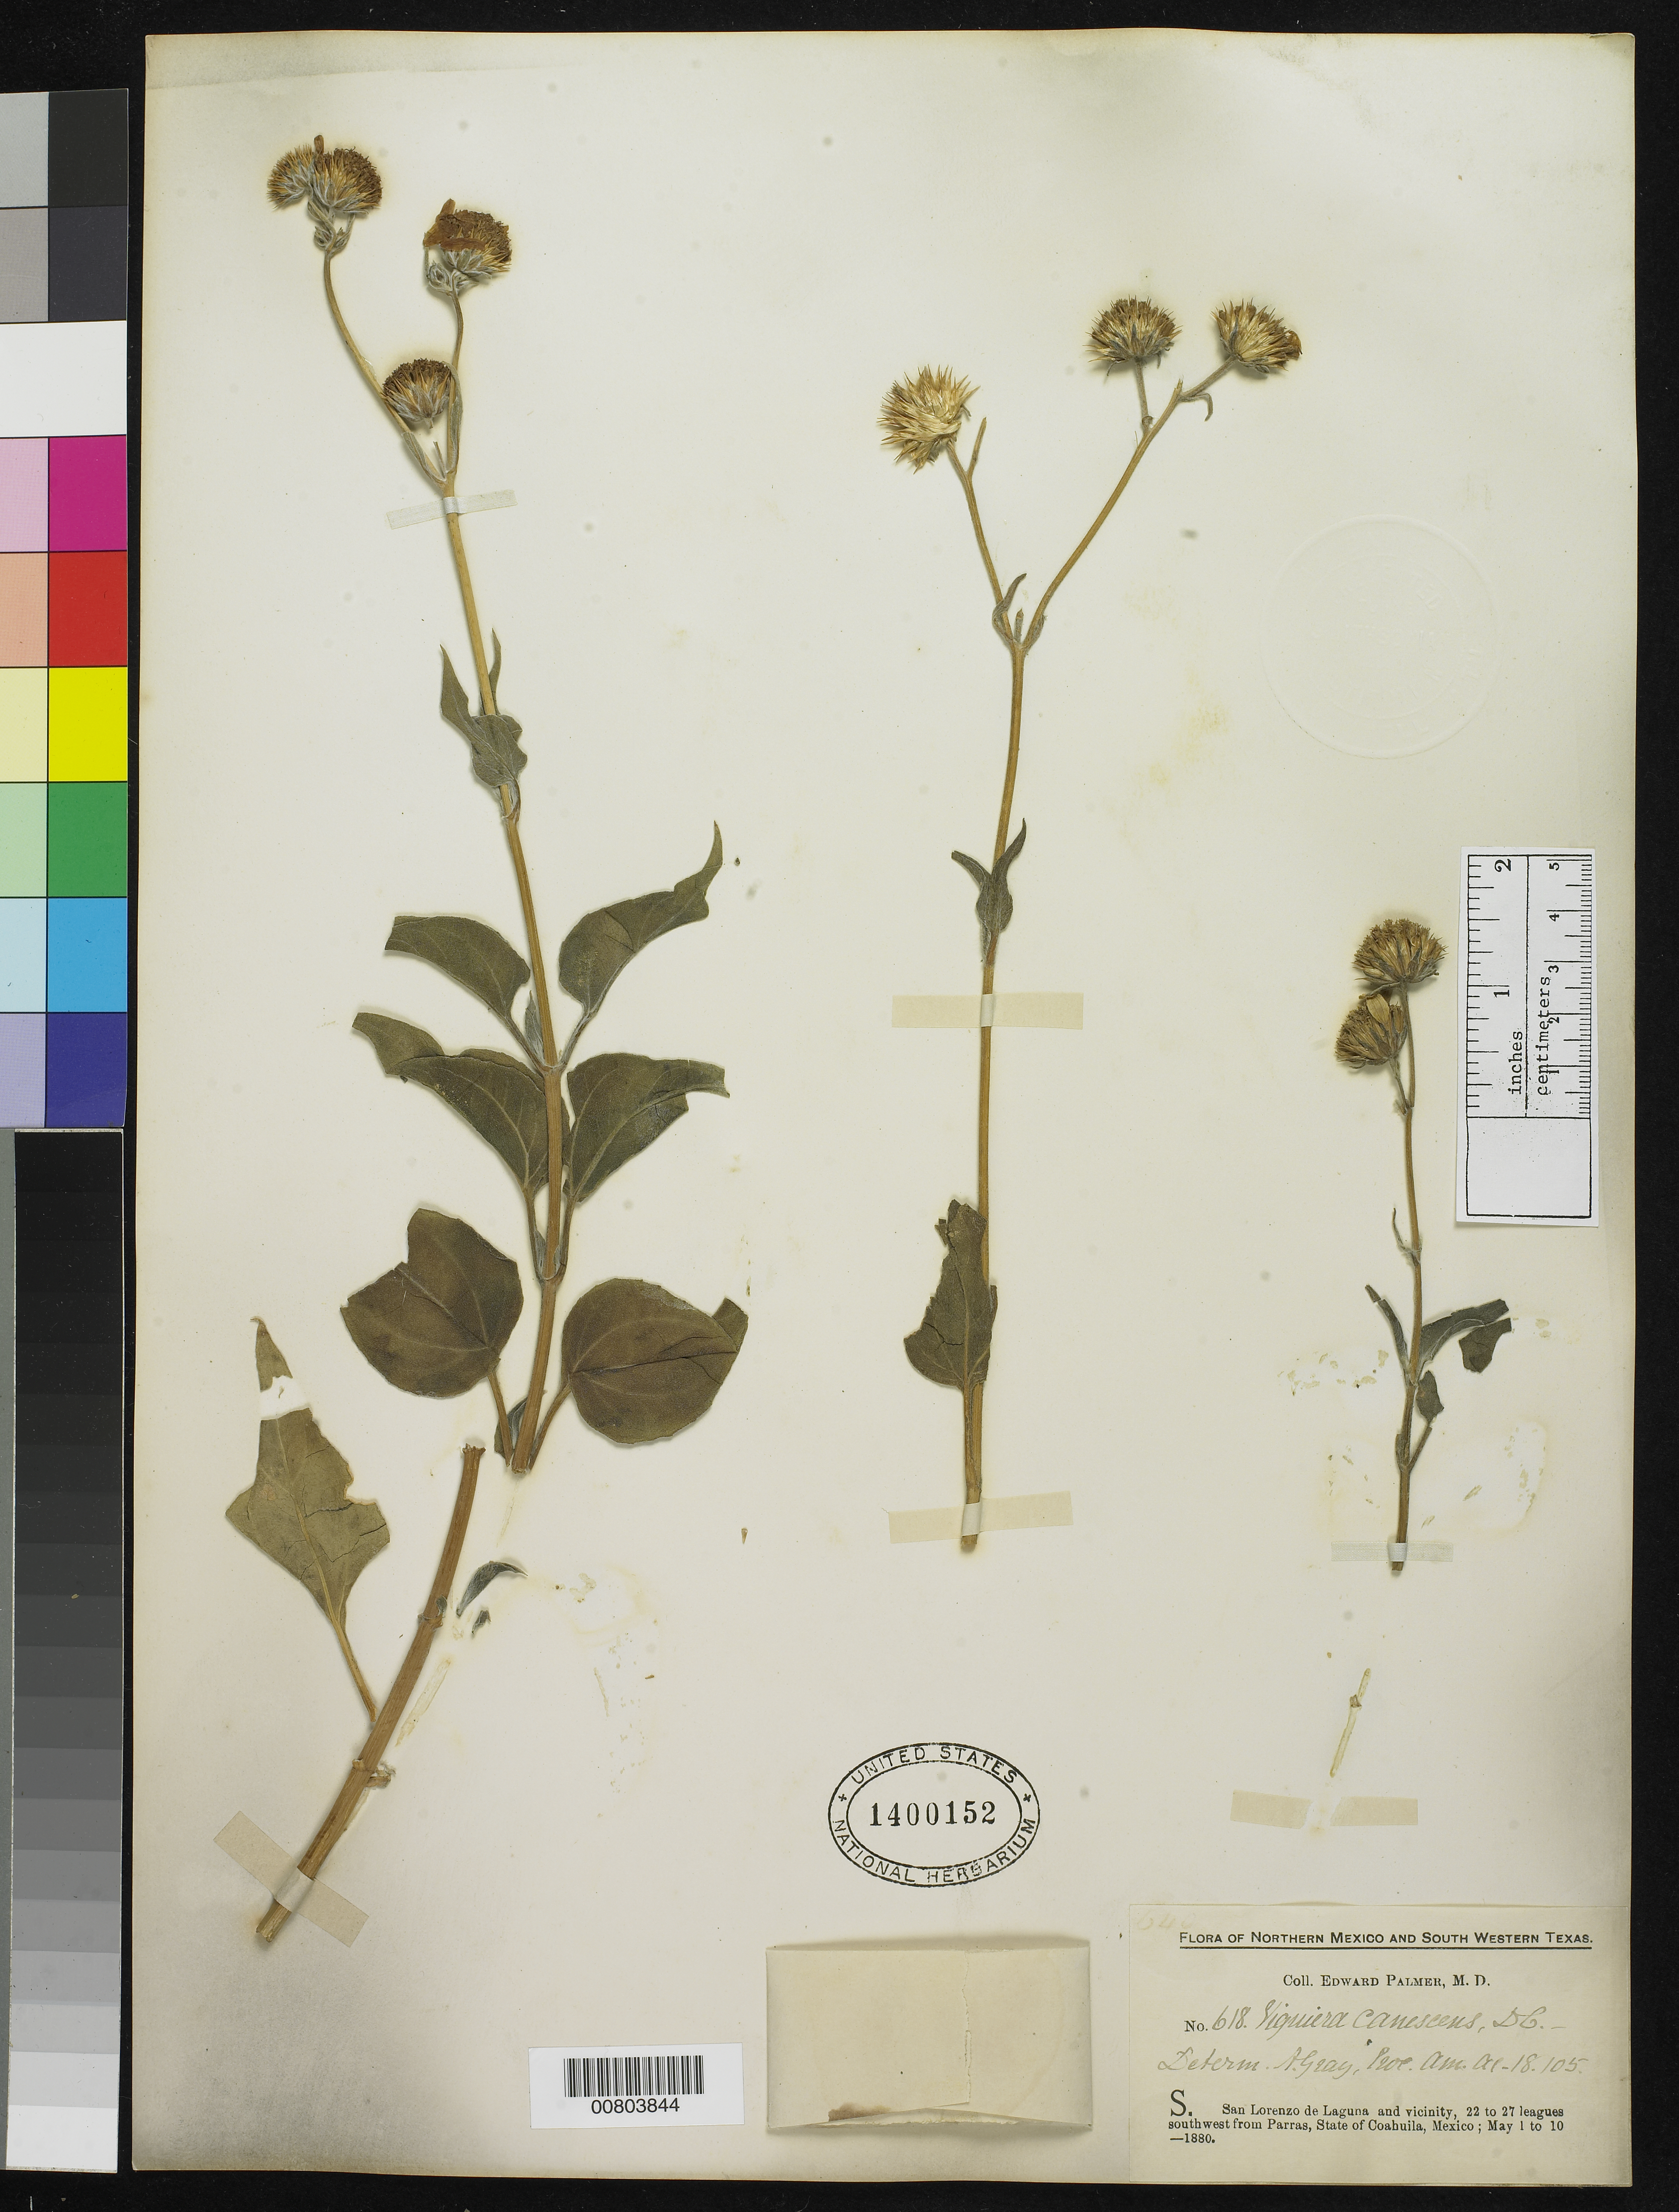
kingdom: Plantae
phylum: Tracheophyta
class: Magnoliopsida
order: Asterales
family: Asteraceae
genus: Viguiera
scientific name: Viguiera canescens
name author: DC.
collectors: E. Palmer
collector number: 618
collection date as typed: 01 May 1880 to 10 May 1880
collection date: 1880-05-01/1880-05-10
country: Mexico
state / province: Coahuila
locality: S. San Lorenzo de Laguna and vicinity, 22 to 27 leagues southwest from Parras, Coahuila.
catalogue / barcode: US 1400152